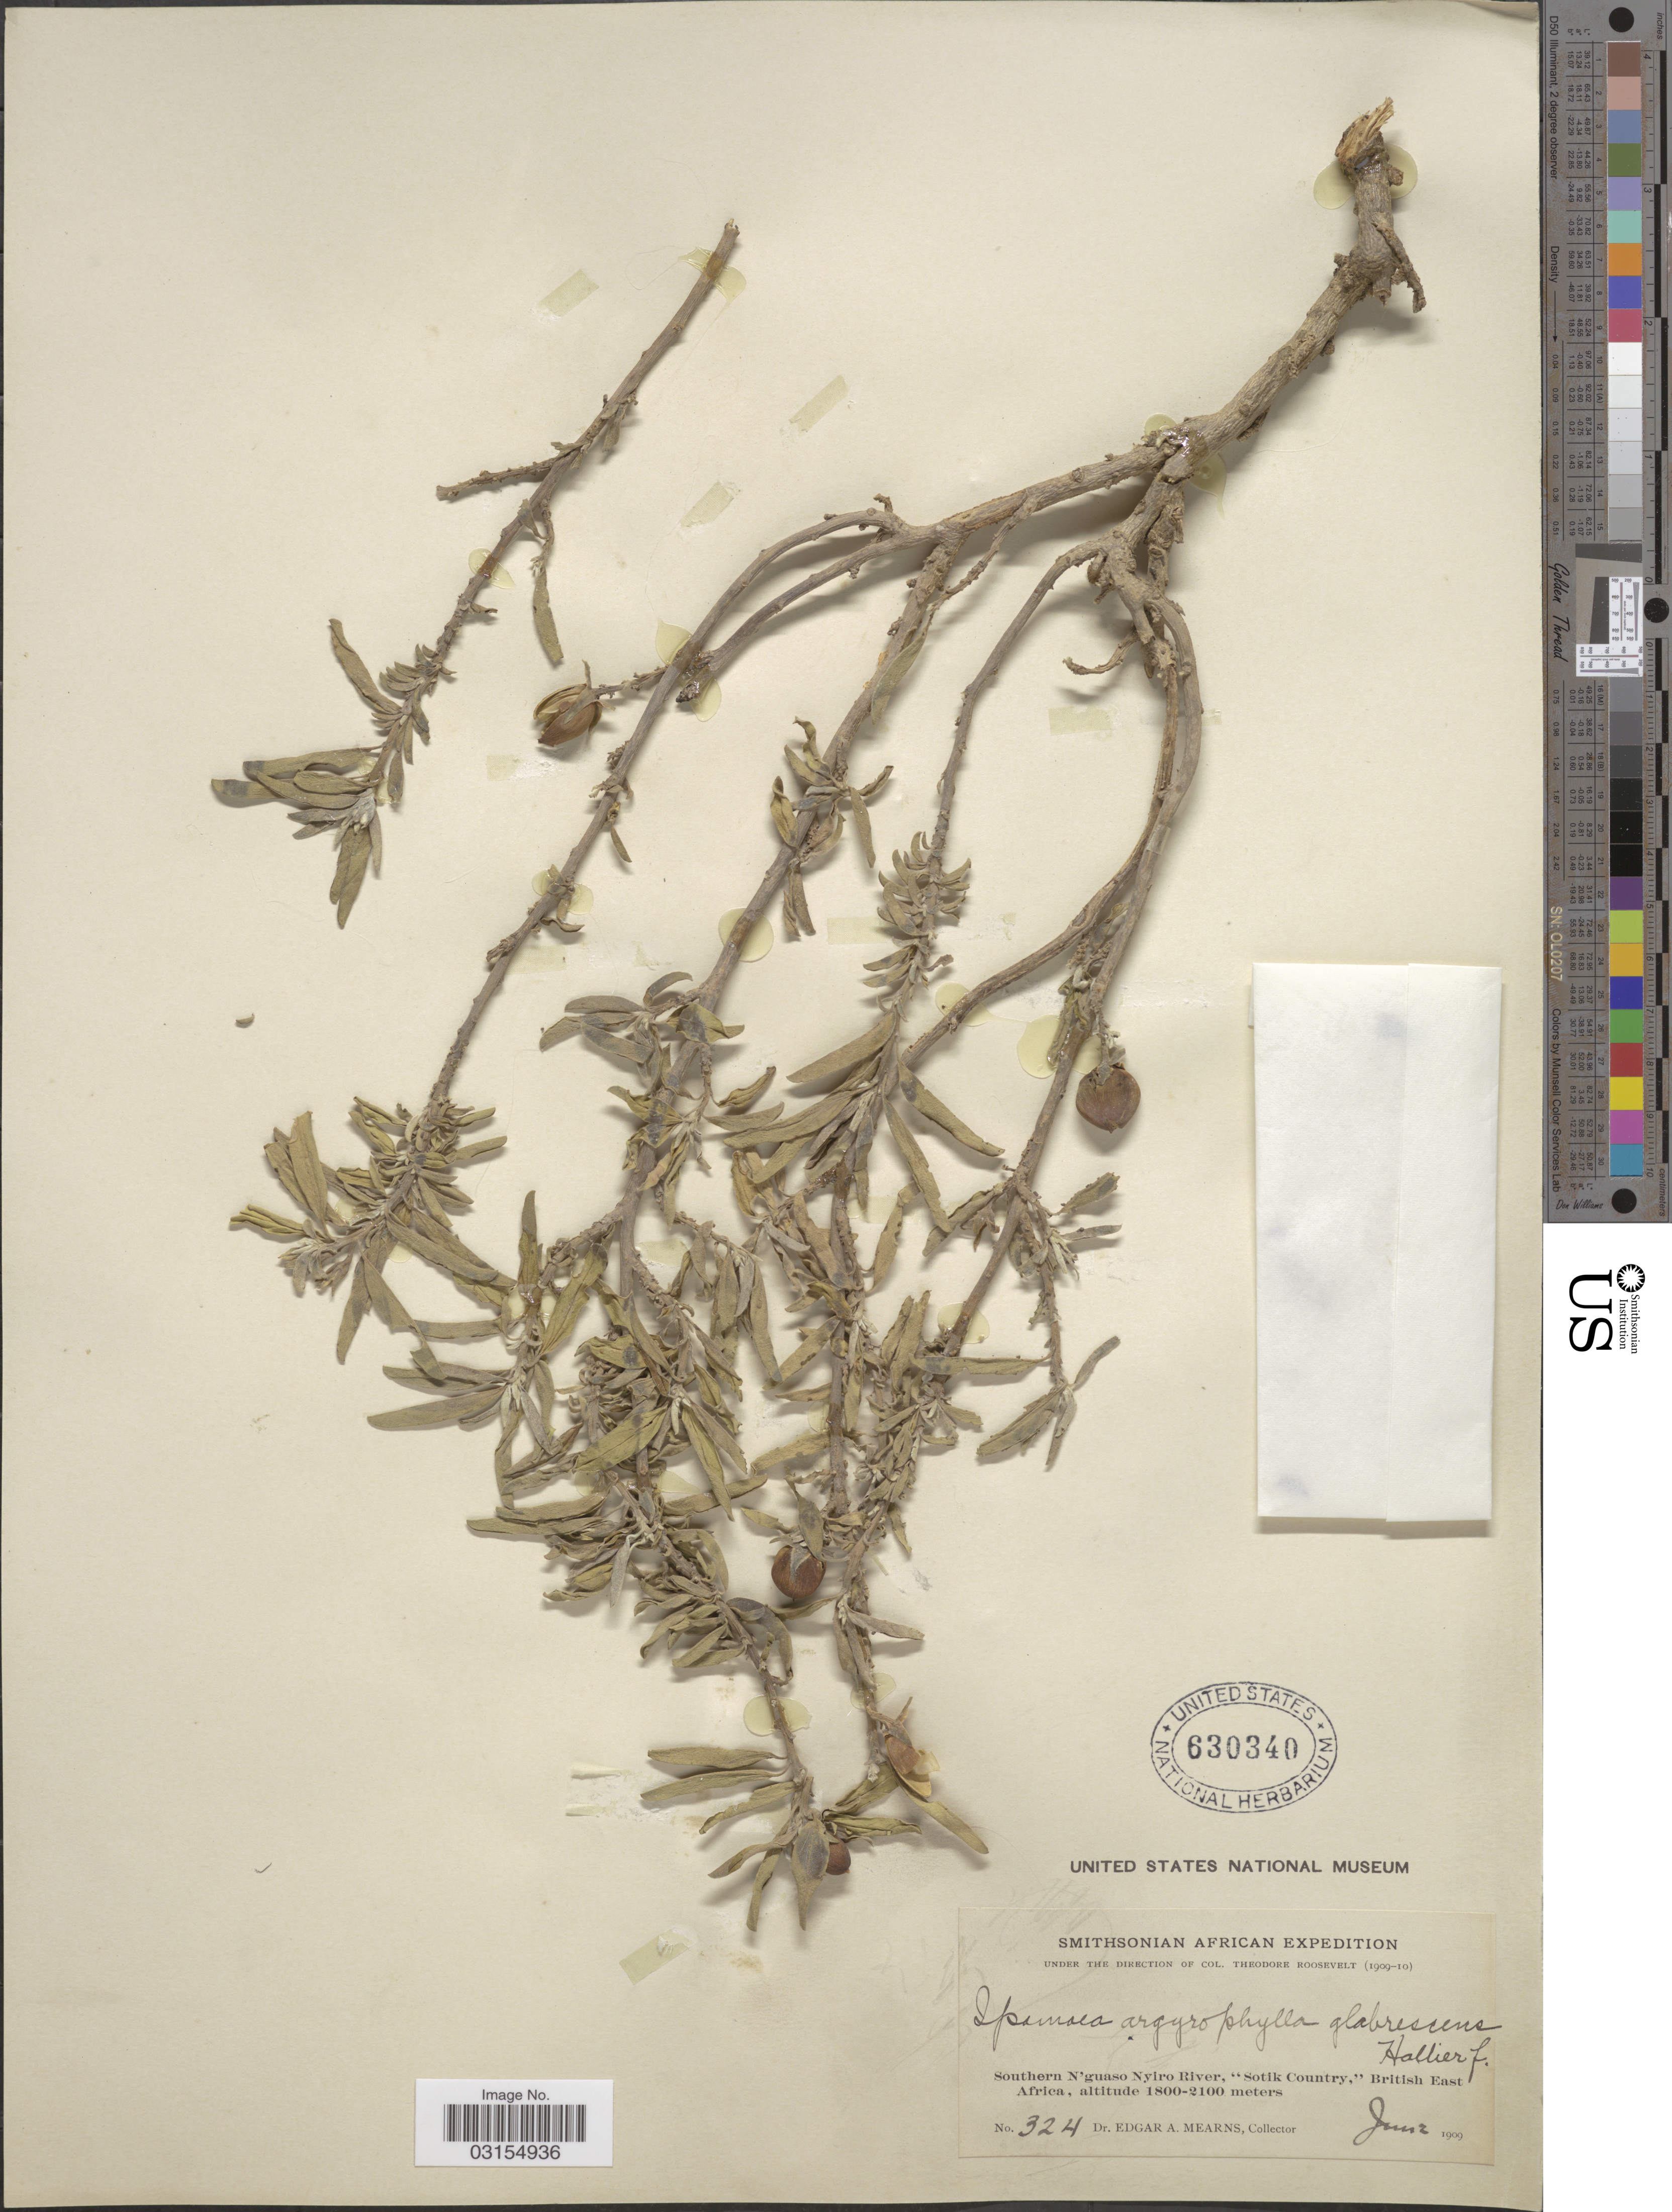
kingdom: Plantae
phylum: Tracheophyta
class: Magnoliopsida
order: Solanales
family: Convolvulaceae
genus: Ipomoea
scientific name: Ipomoea argyrophylla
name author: Vatke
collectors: E. A. Mearns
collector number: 324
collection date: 1909-06-02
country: Kenya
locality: Southern N'guaso Nyiro River, "Sotik Country," British East Africa.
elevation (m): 1800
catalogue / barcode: US 630340